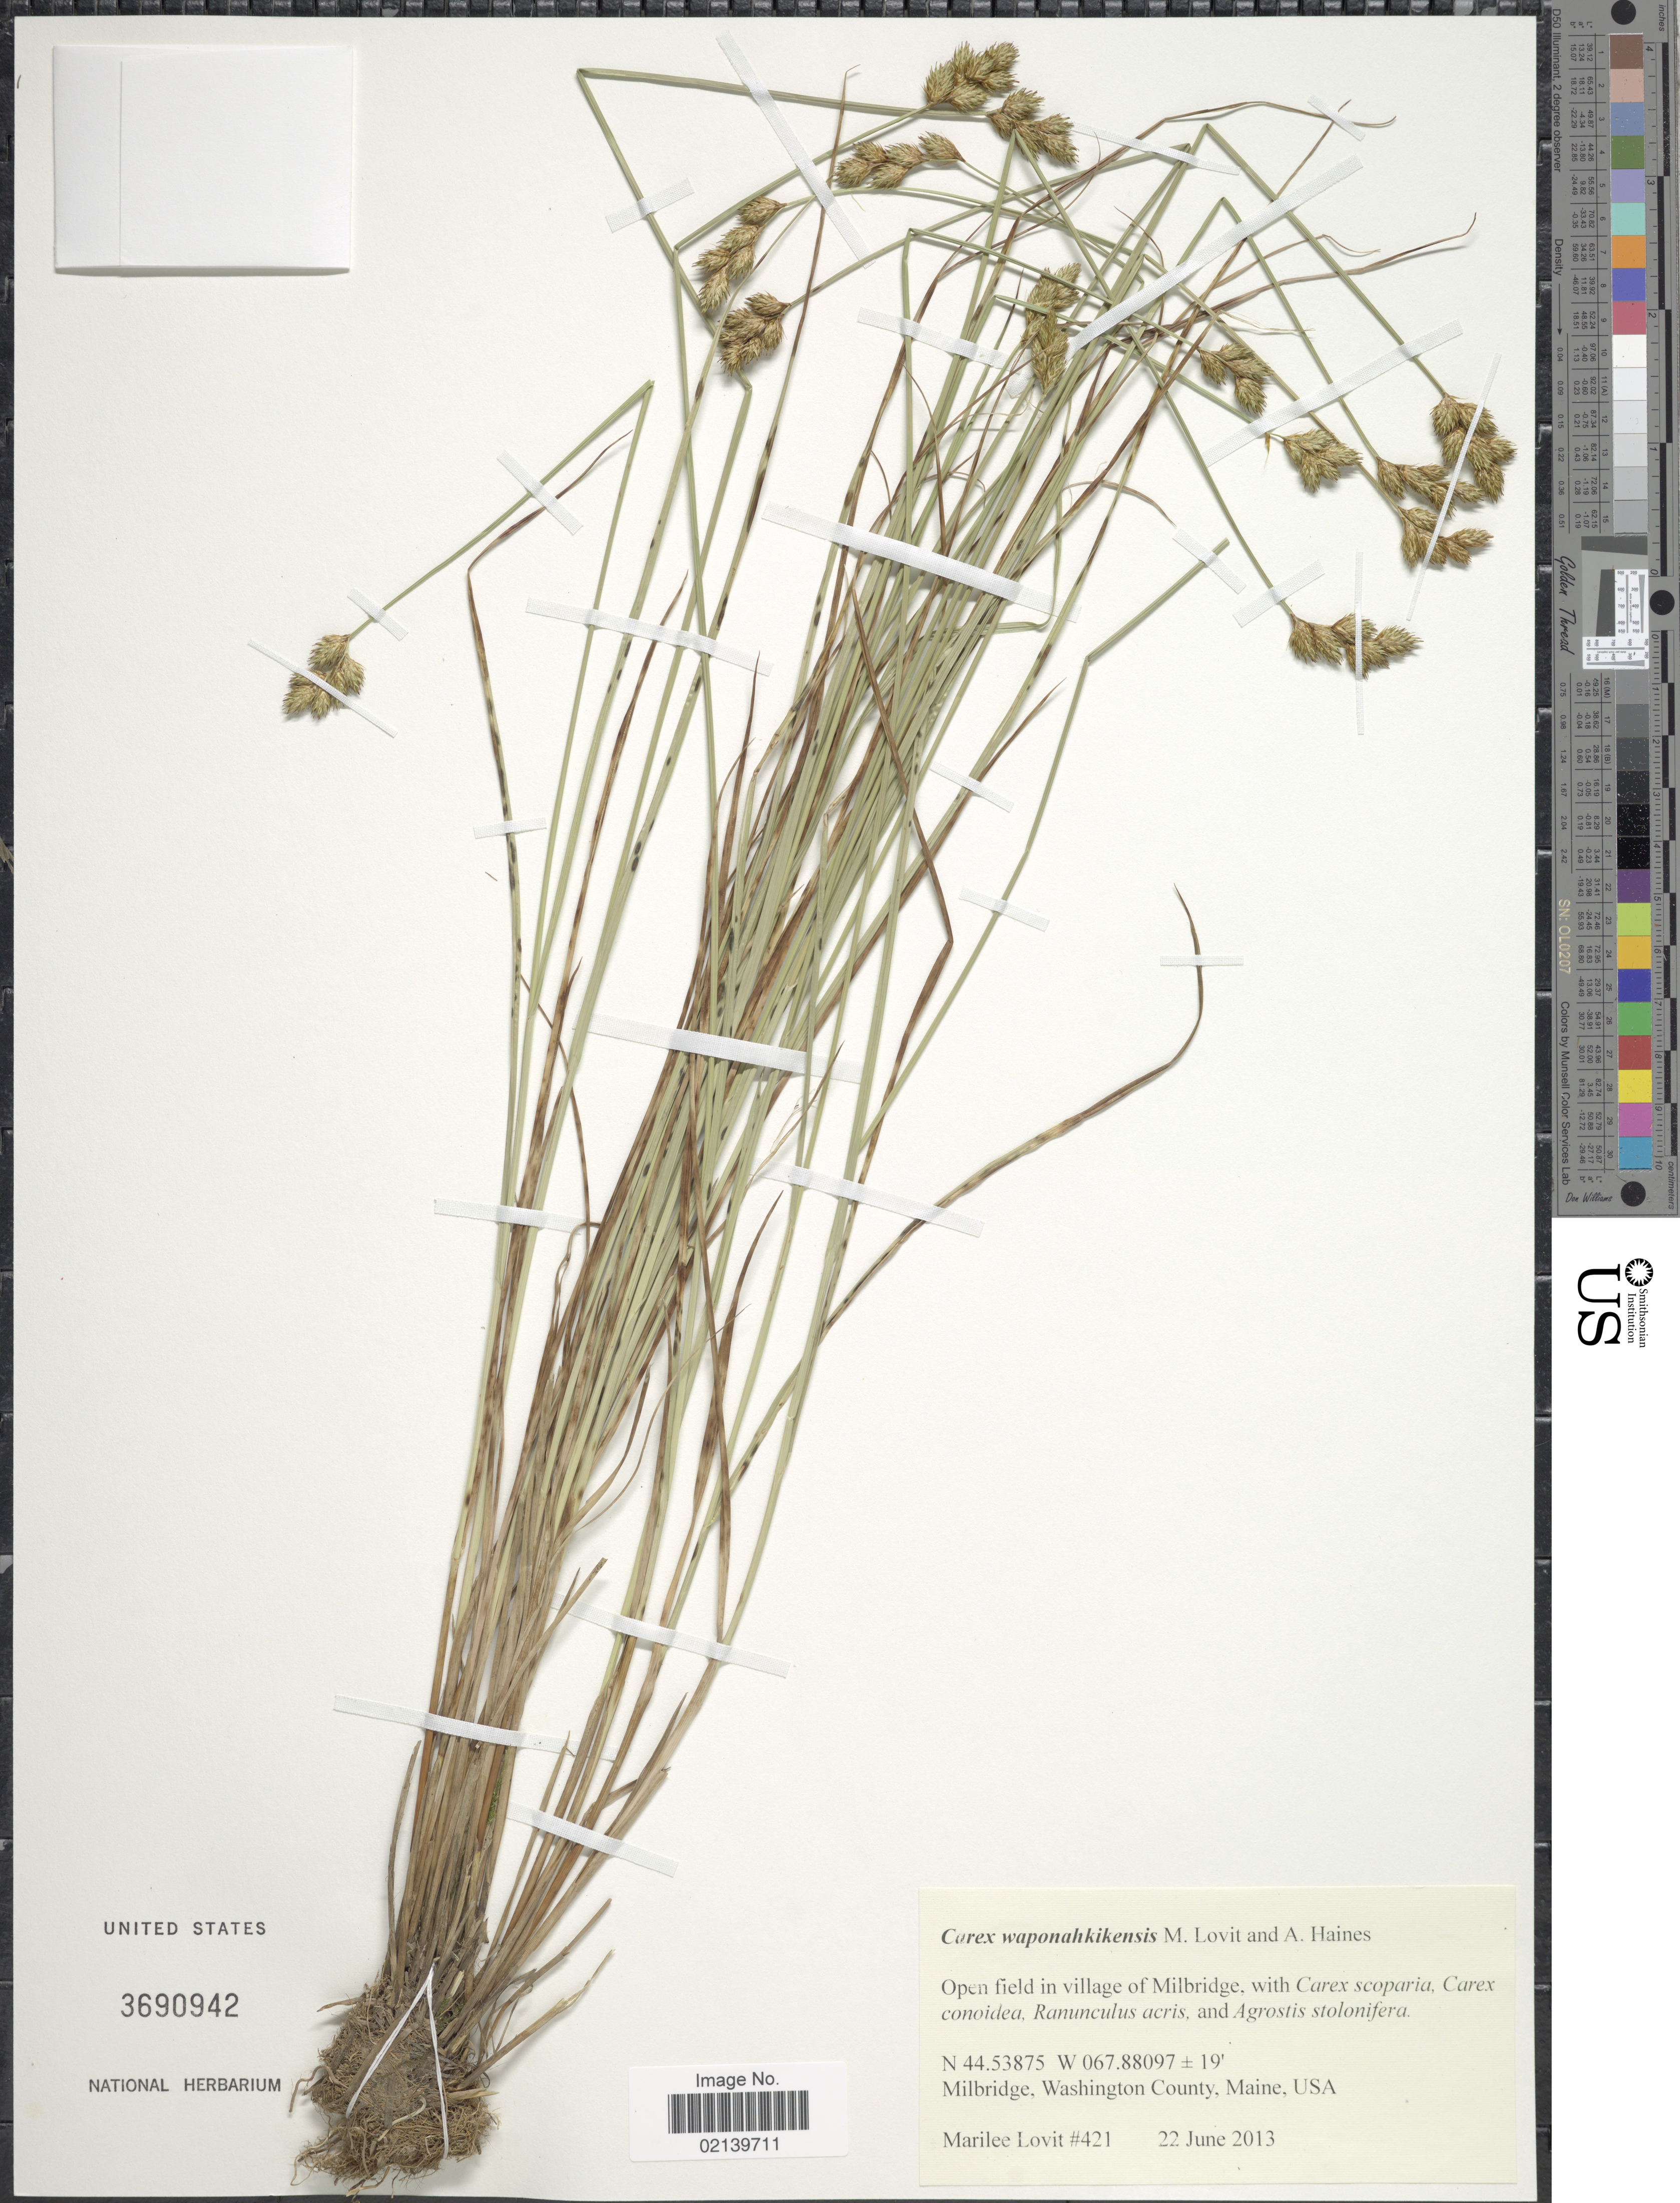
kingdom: Plantae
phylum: Tracheophyta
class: Liliopsida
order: Poales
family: Cyperaceae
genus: Carex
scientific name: Carex waponahkikensis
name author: M. Lovit & A. Haines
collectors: M. Lovit & A. Haines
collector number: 421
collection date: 2013-06-22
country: United States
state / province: Maine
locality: Milbridge, Washington County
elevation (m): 6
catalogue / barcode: US 3690942